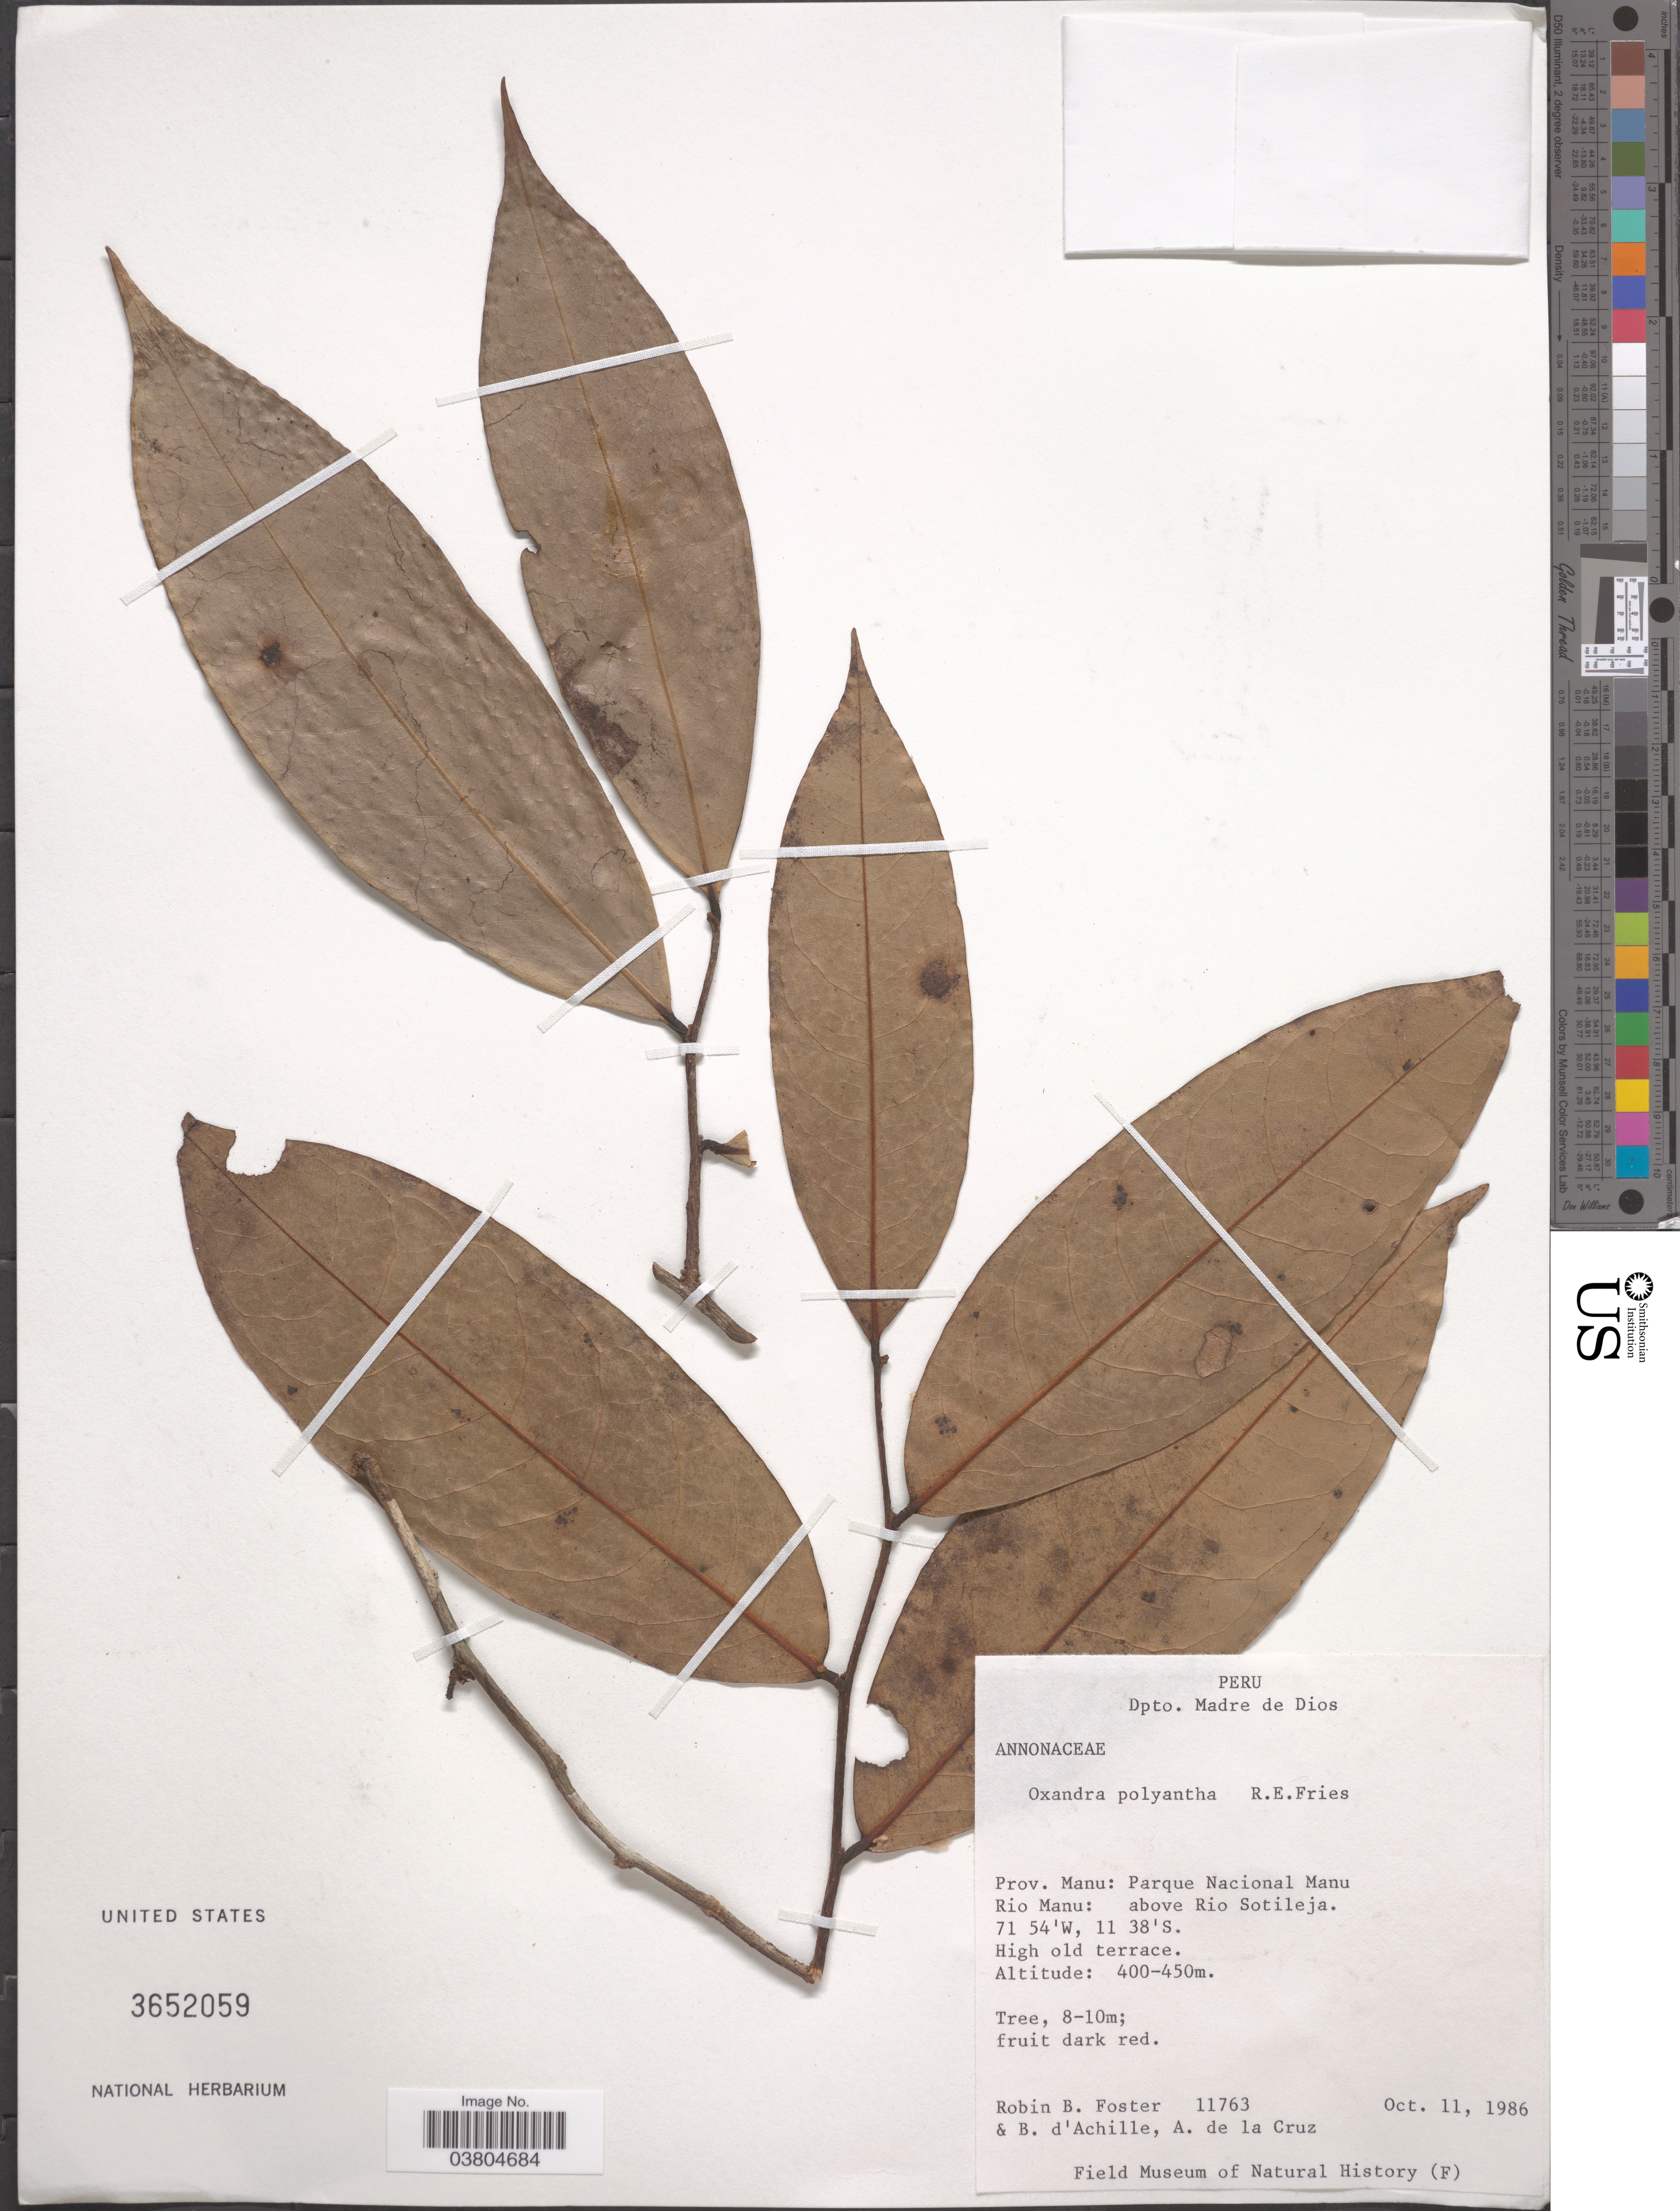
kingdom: Plantae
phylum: Tracheophyta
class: Magnoliopsida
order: Magnoliales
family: Annonaceae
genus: Oxandra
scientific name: Oxandra polyantha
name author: R.E. Fr.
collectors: R. B. Foster, B. d'Achille & A. de la Cruz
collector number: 11763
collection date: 1986-10-11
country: Peru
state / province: Madre de Dios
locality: Dpto. Madre de Dios. Prov. Manu: Parque Nacional Manu. Rio Manu: above Rio Sotileja.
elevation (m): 400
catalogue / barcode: US 3652059